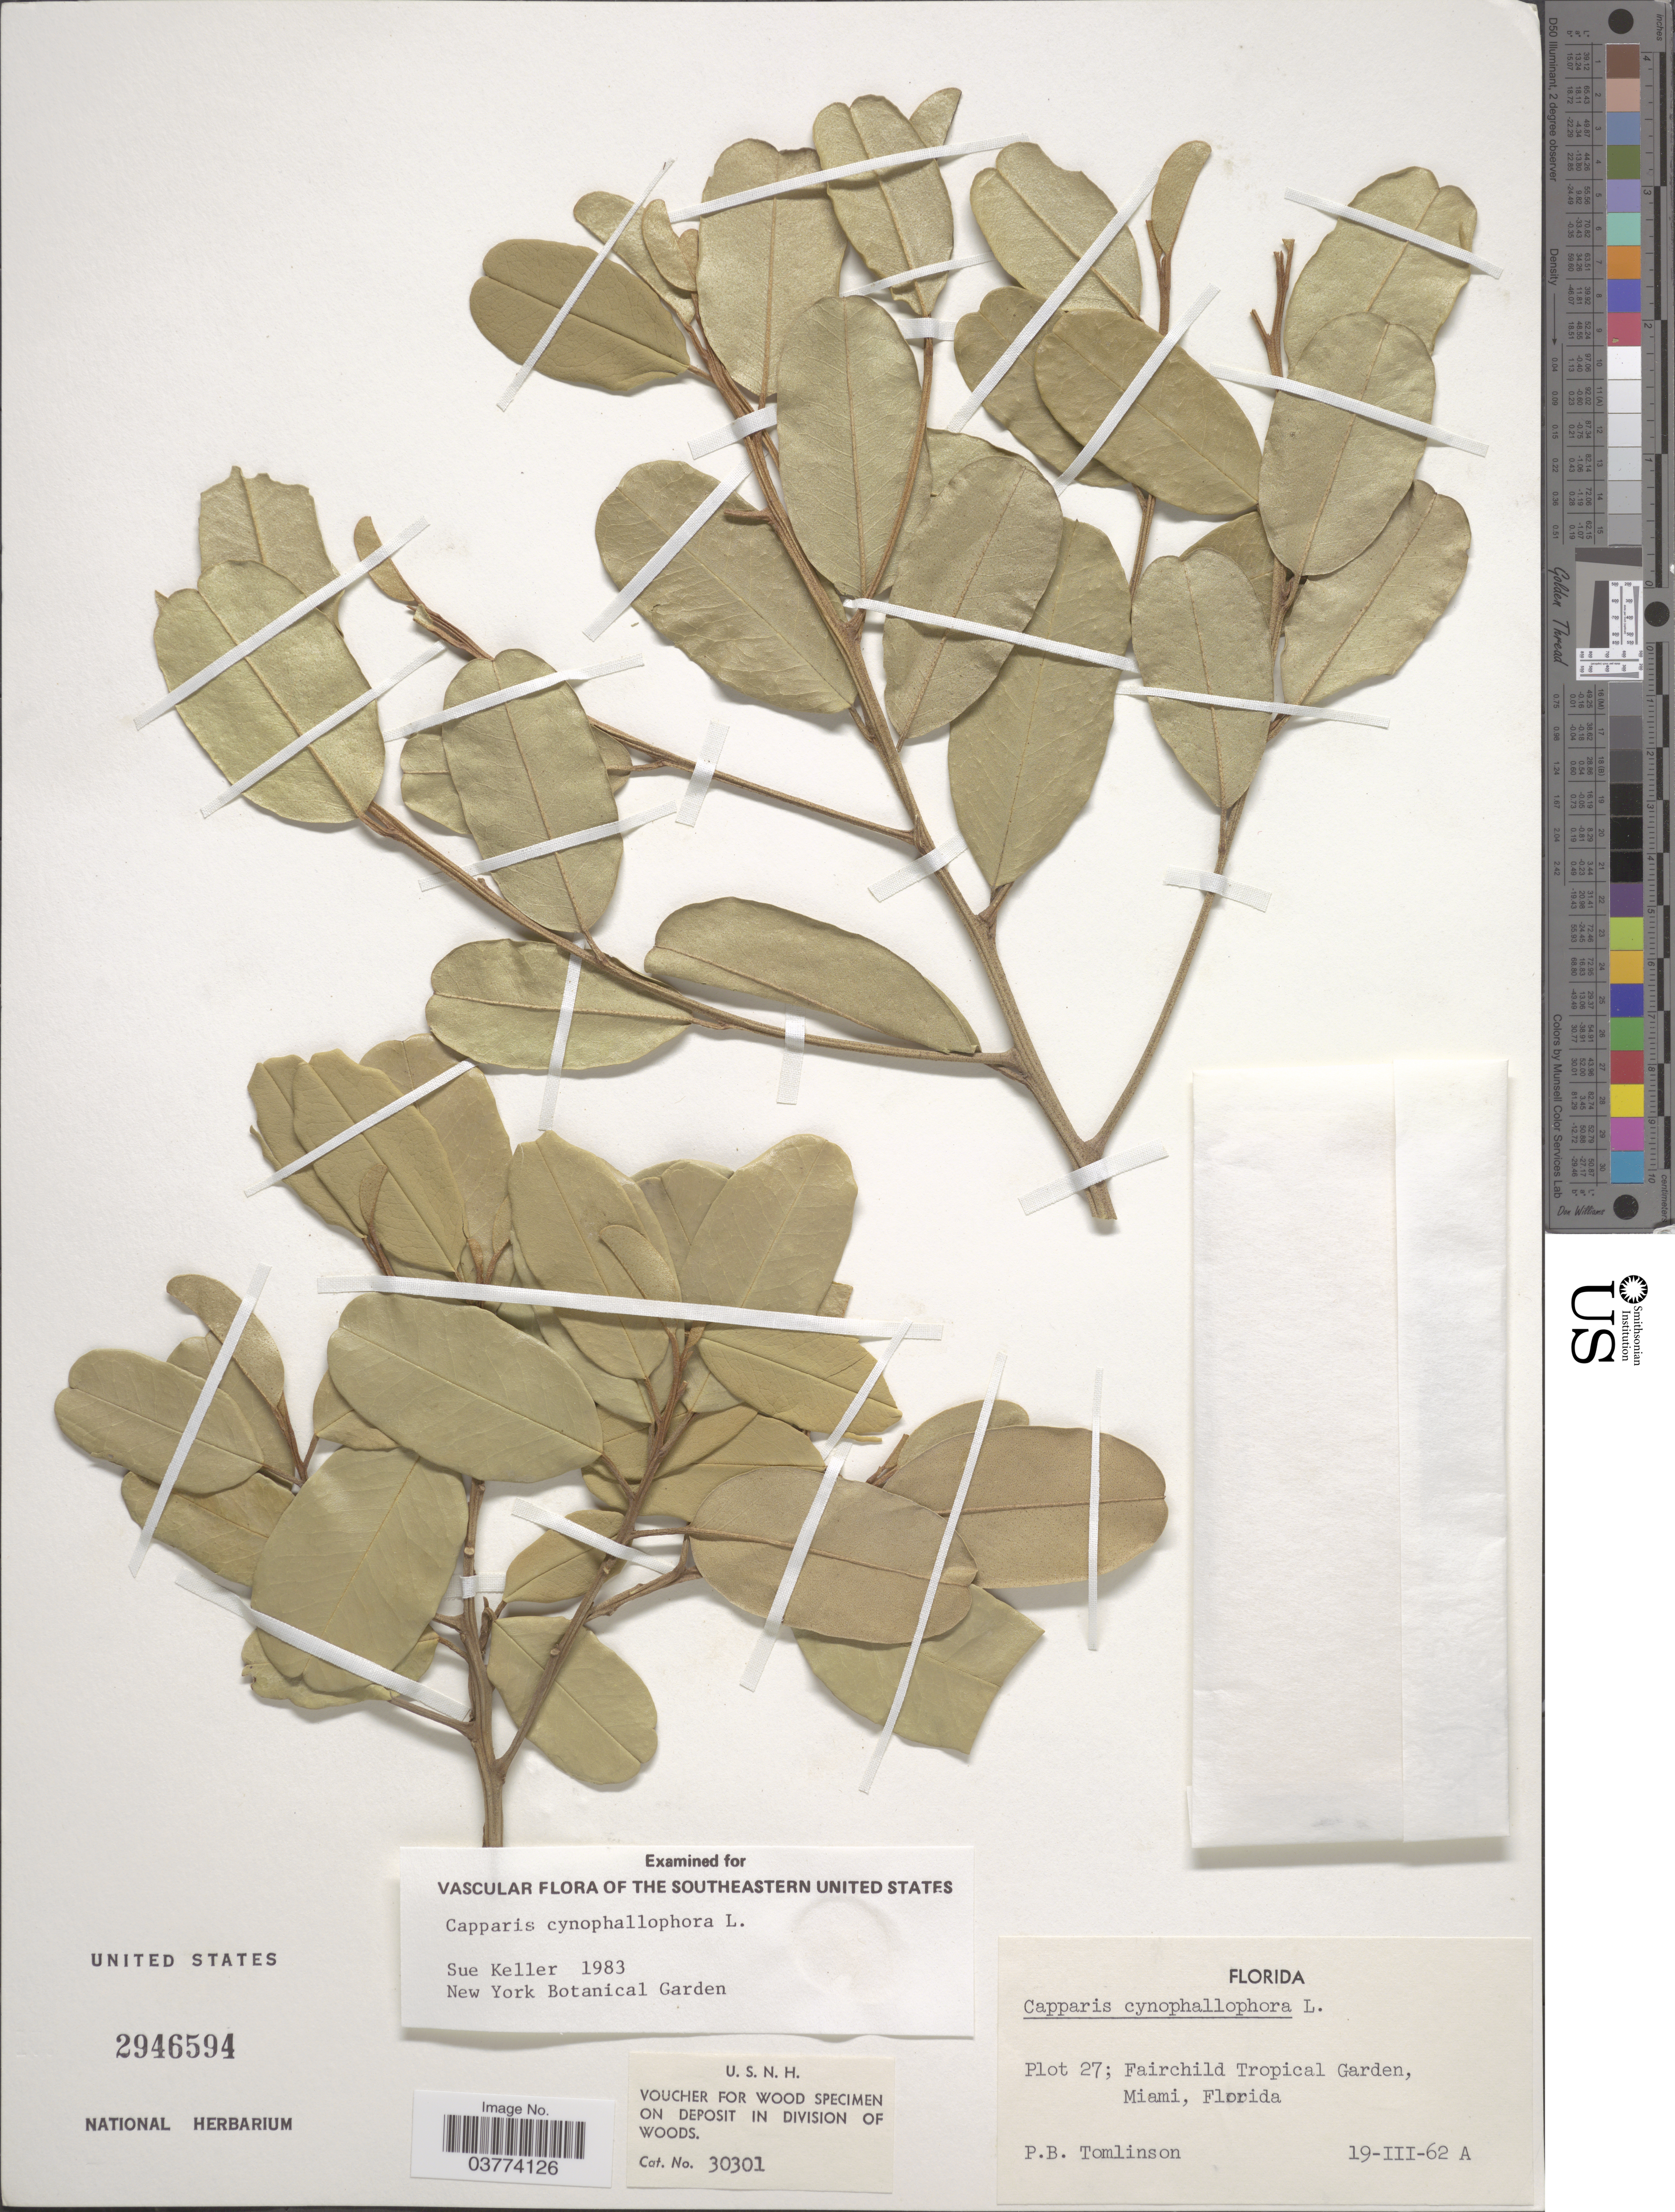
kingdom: Plantae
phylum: Tracheophyta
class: Magnoliopsida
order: Brassicales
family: Capparaceae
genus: Quadrella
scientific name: Quadrella cynophallophora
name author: (L.) Hutch.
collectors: P. Tomlinson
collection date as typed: Transcribed d/m/y: 19/3/62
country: United States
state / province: Florida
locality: Plot 27; Fairchild Tropical Garden, Miami.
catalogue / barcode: US 2946594